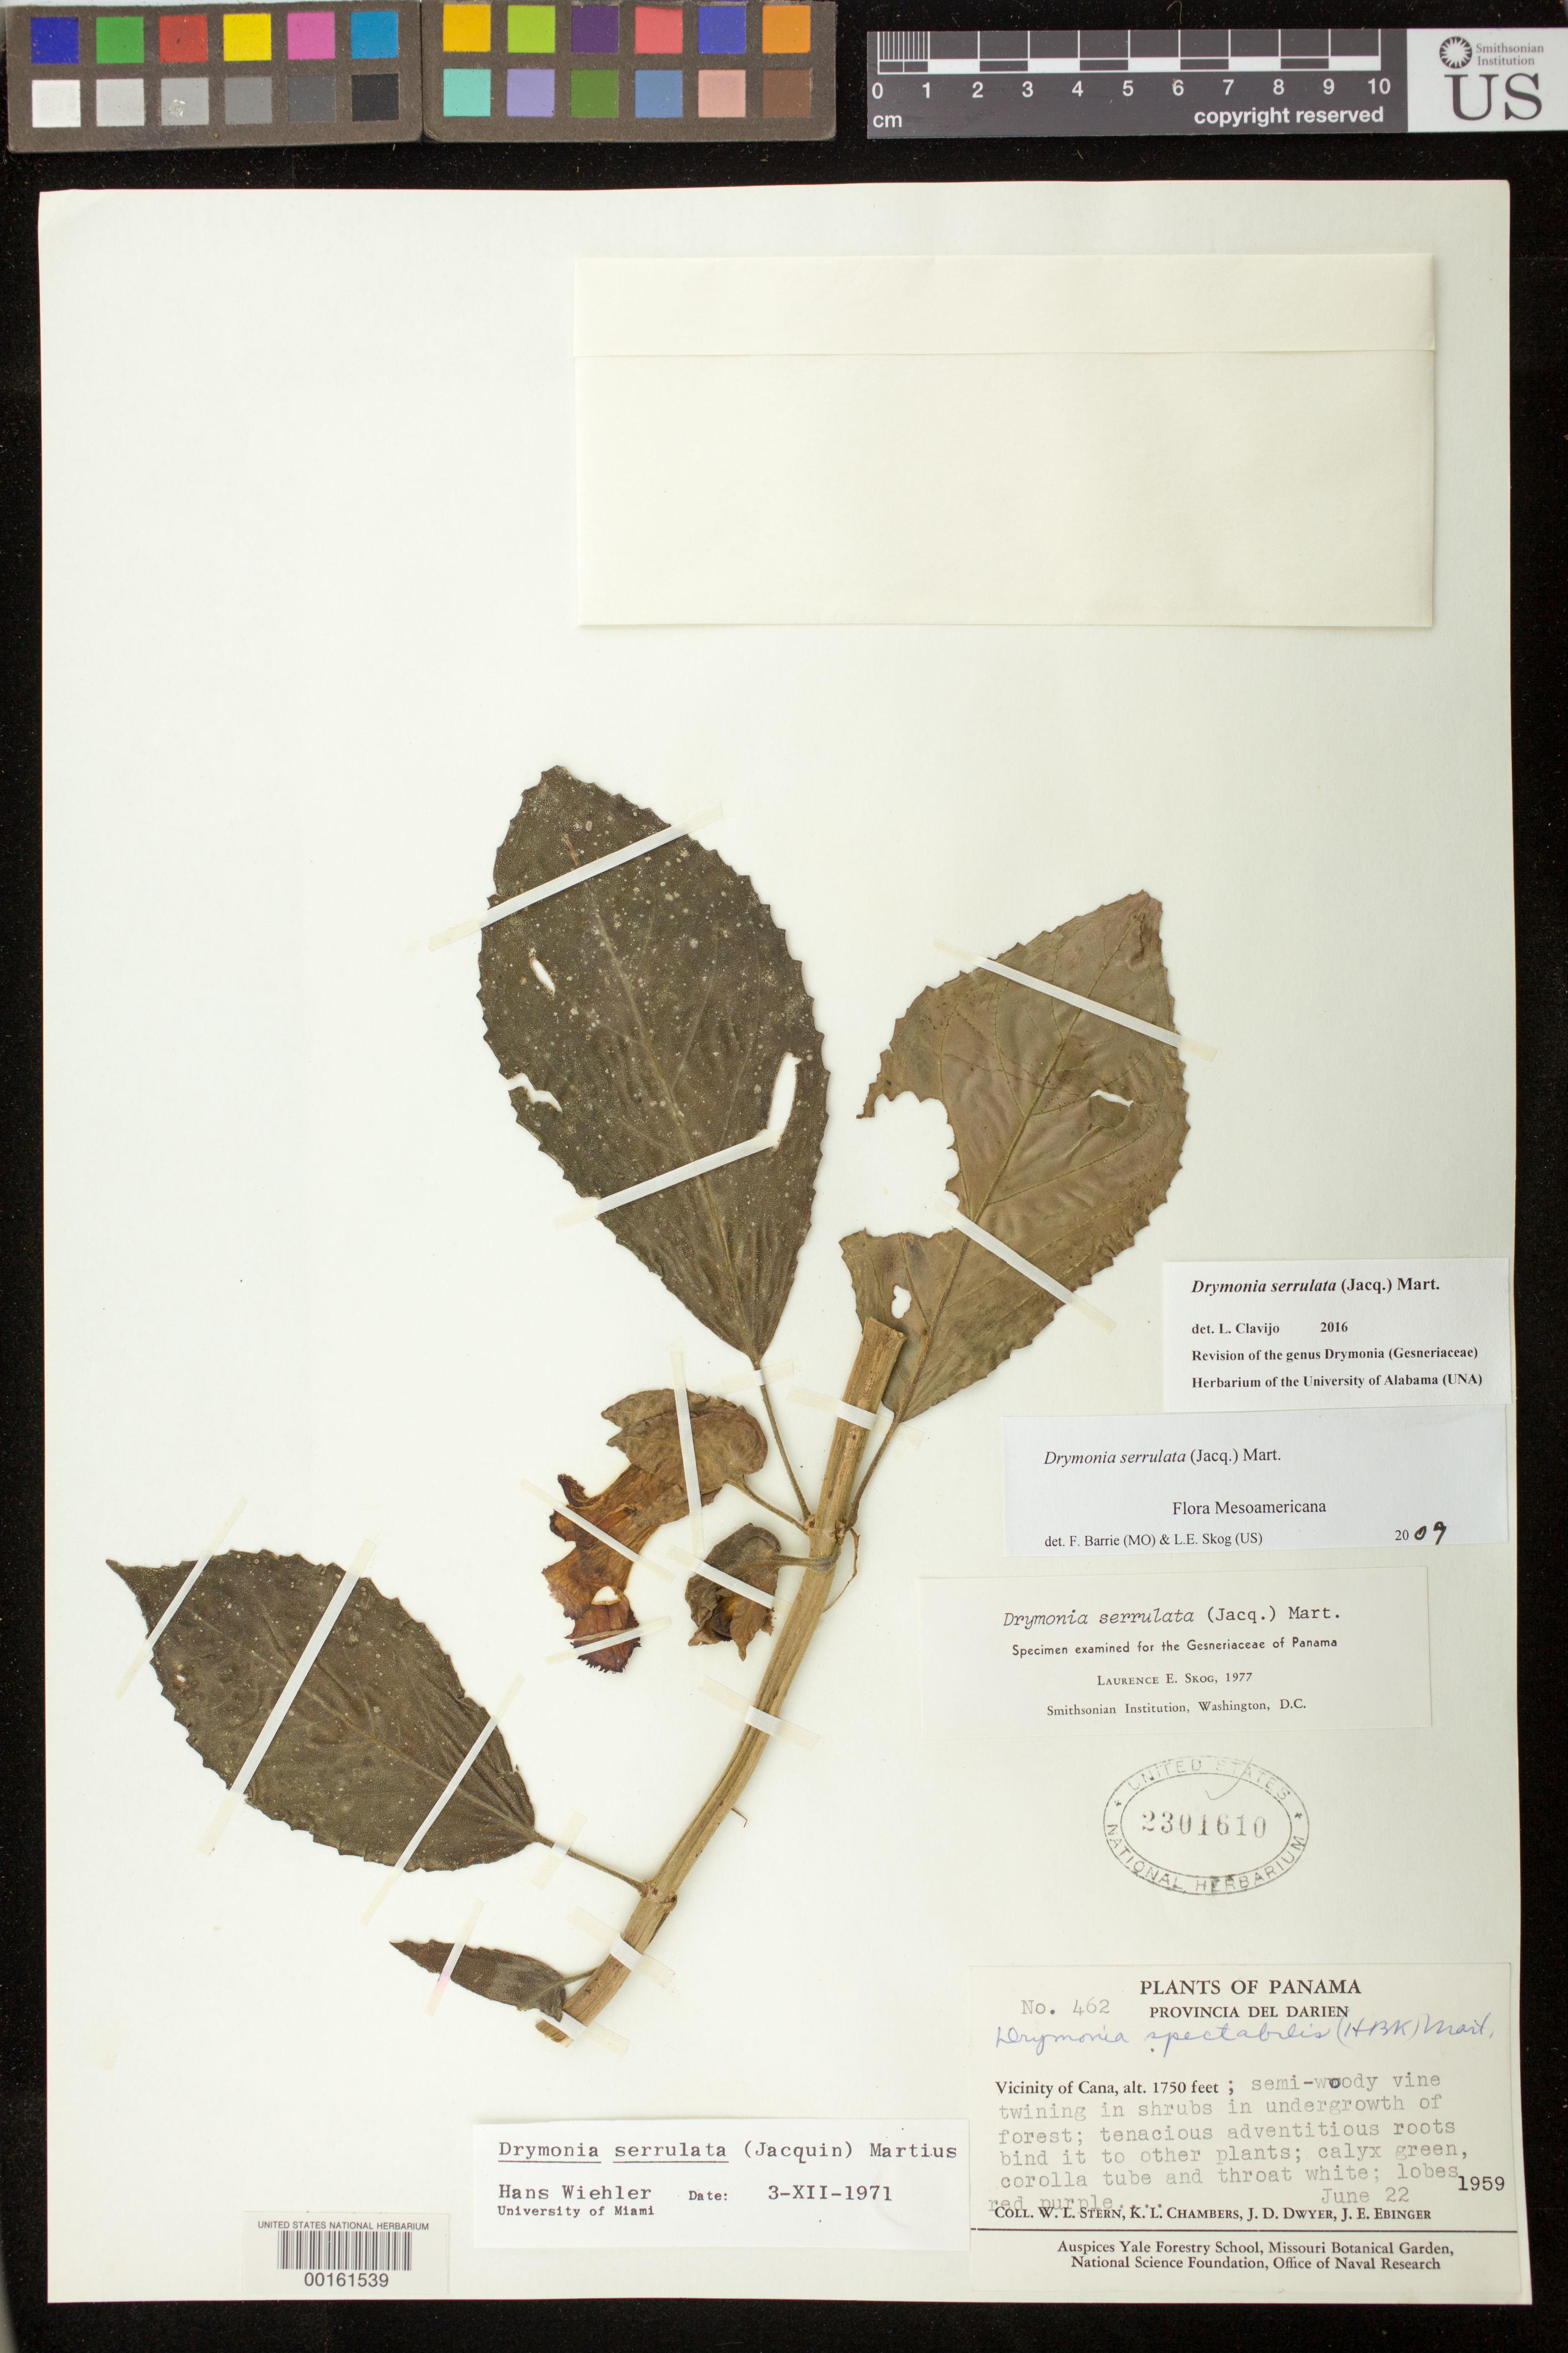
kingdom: Plantae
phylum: Tracheophyta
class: Magnoliopsida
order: Lamiales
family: Gesneriaceae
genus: Drymonia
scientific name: Drymonia serrulata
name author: (Jacq.) Mart.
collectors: W. L. Stern, K. L. Chambers, J. D. Dwyer & J. Ebinger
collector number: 462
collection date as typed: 22 Jun 1959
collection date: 1959-06-22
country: Panama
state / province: Darién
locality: Vicinity of Cana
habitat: in undergrowth of forest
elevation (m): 533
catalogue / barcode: US 2301610